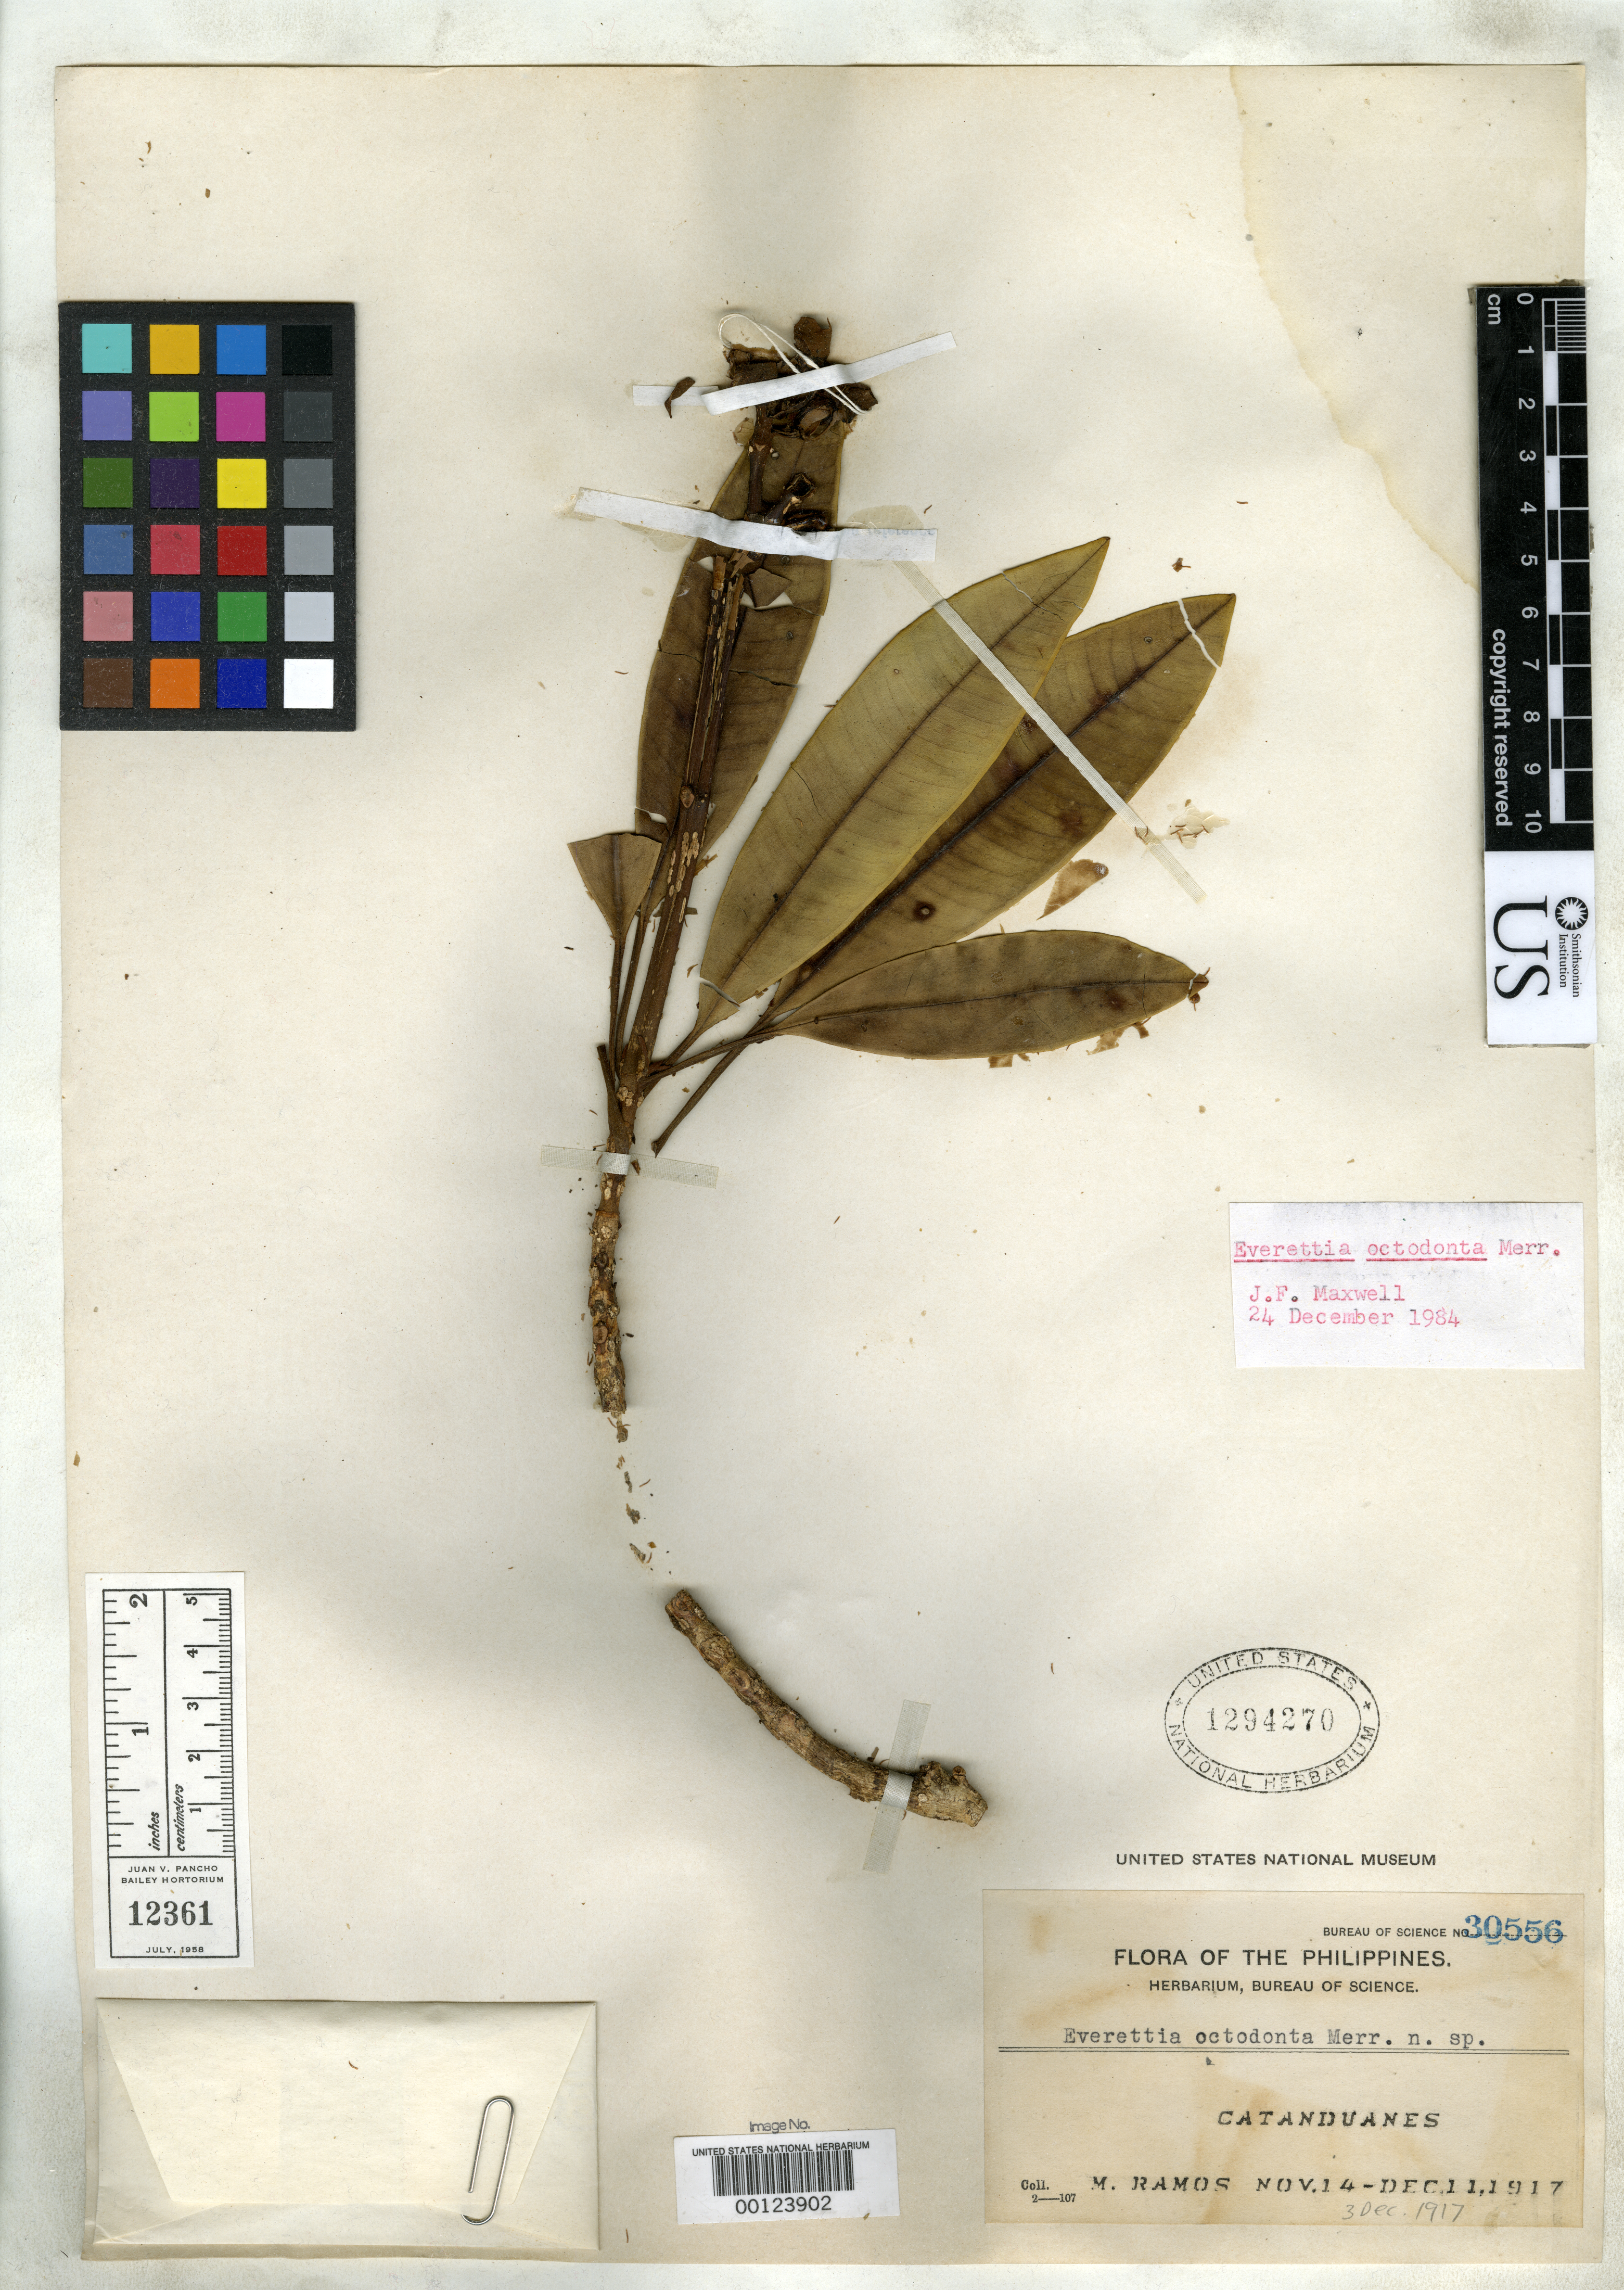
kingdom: Plantae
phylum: Tracheophyta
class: Magnoliopsida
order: Myrtales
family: Melastomataceae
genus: Everettia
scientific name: Everettia octodonta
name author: Merr.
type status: Isotype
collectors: M. Ramos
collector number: Bur. Sci. 30556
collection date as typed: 03 Dec 1917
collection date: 1917-12-03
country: Philippines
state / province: Bicol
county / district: Catanduanes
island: Catanduanes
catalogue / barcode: US 1294270